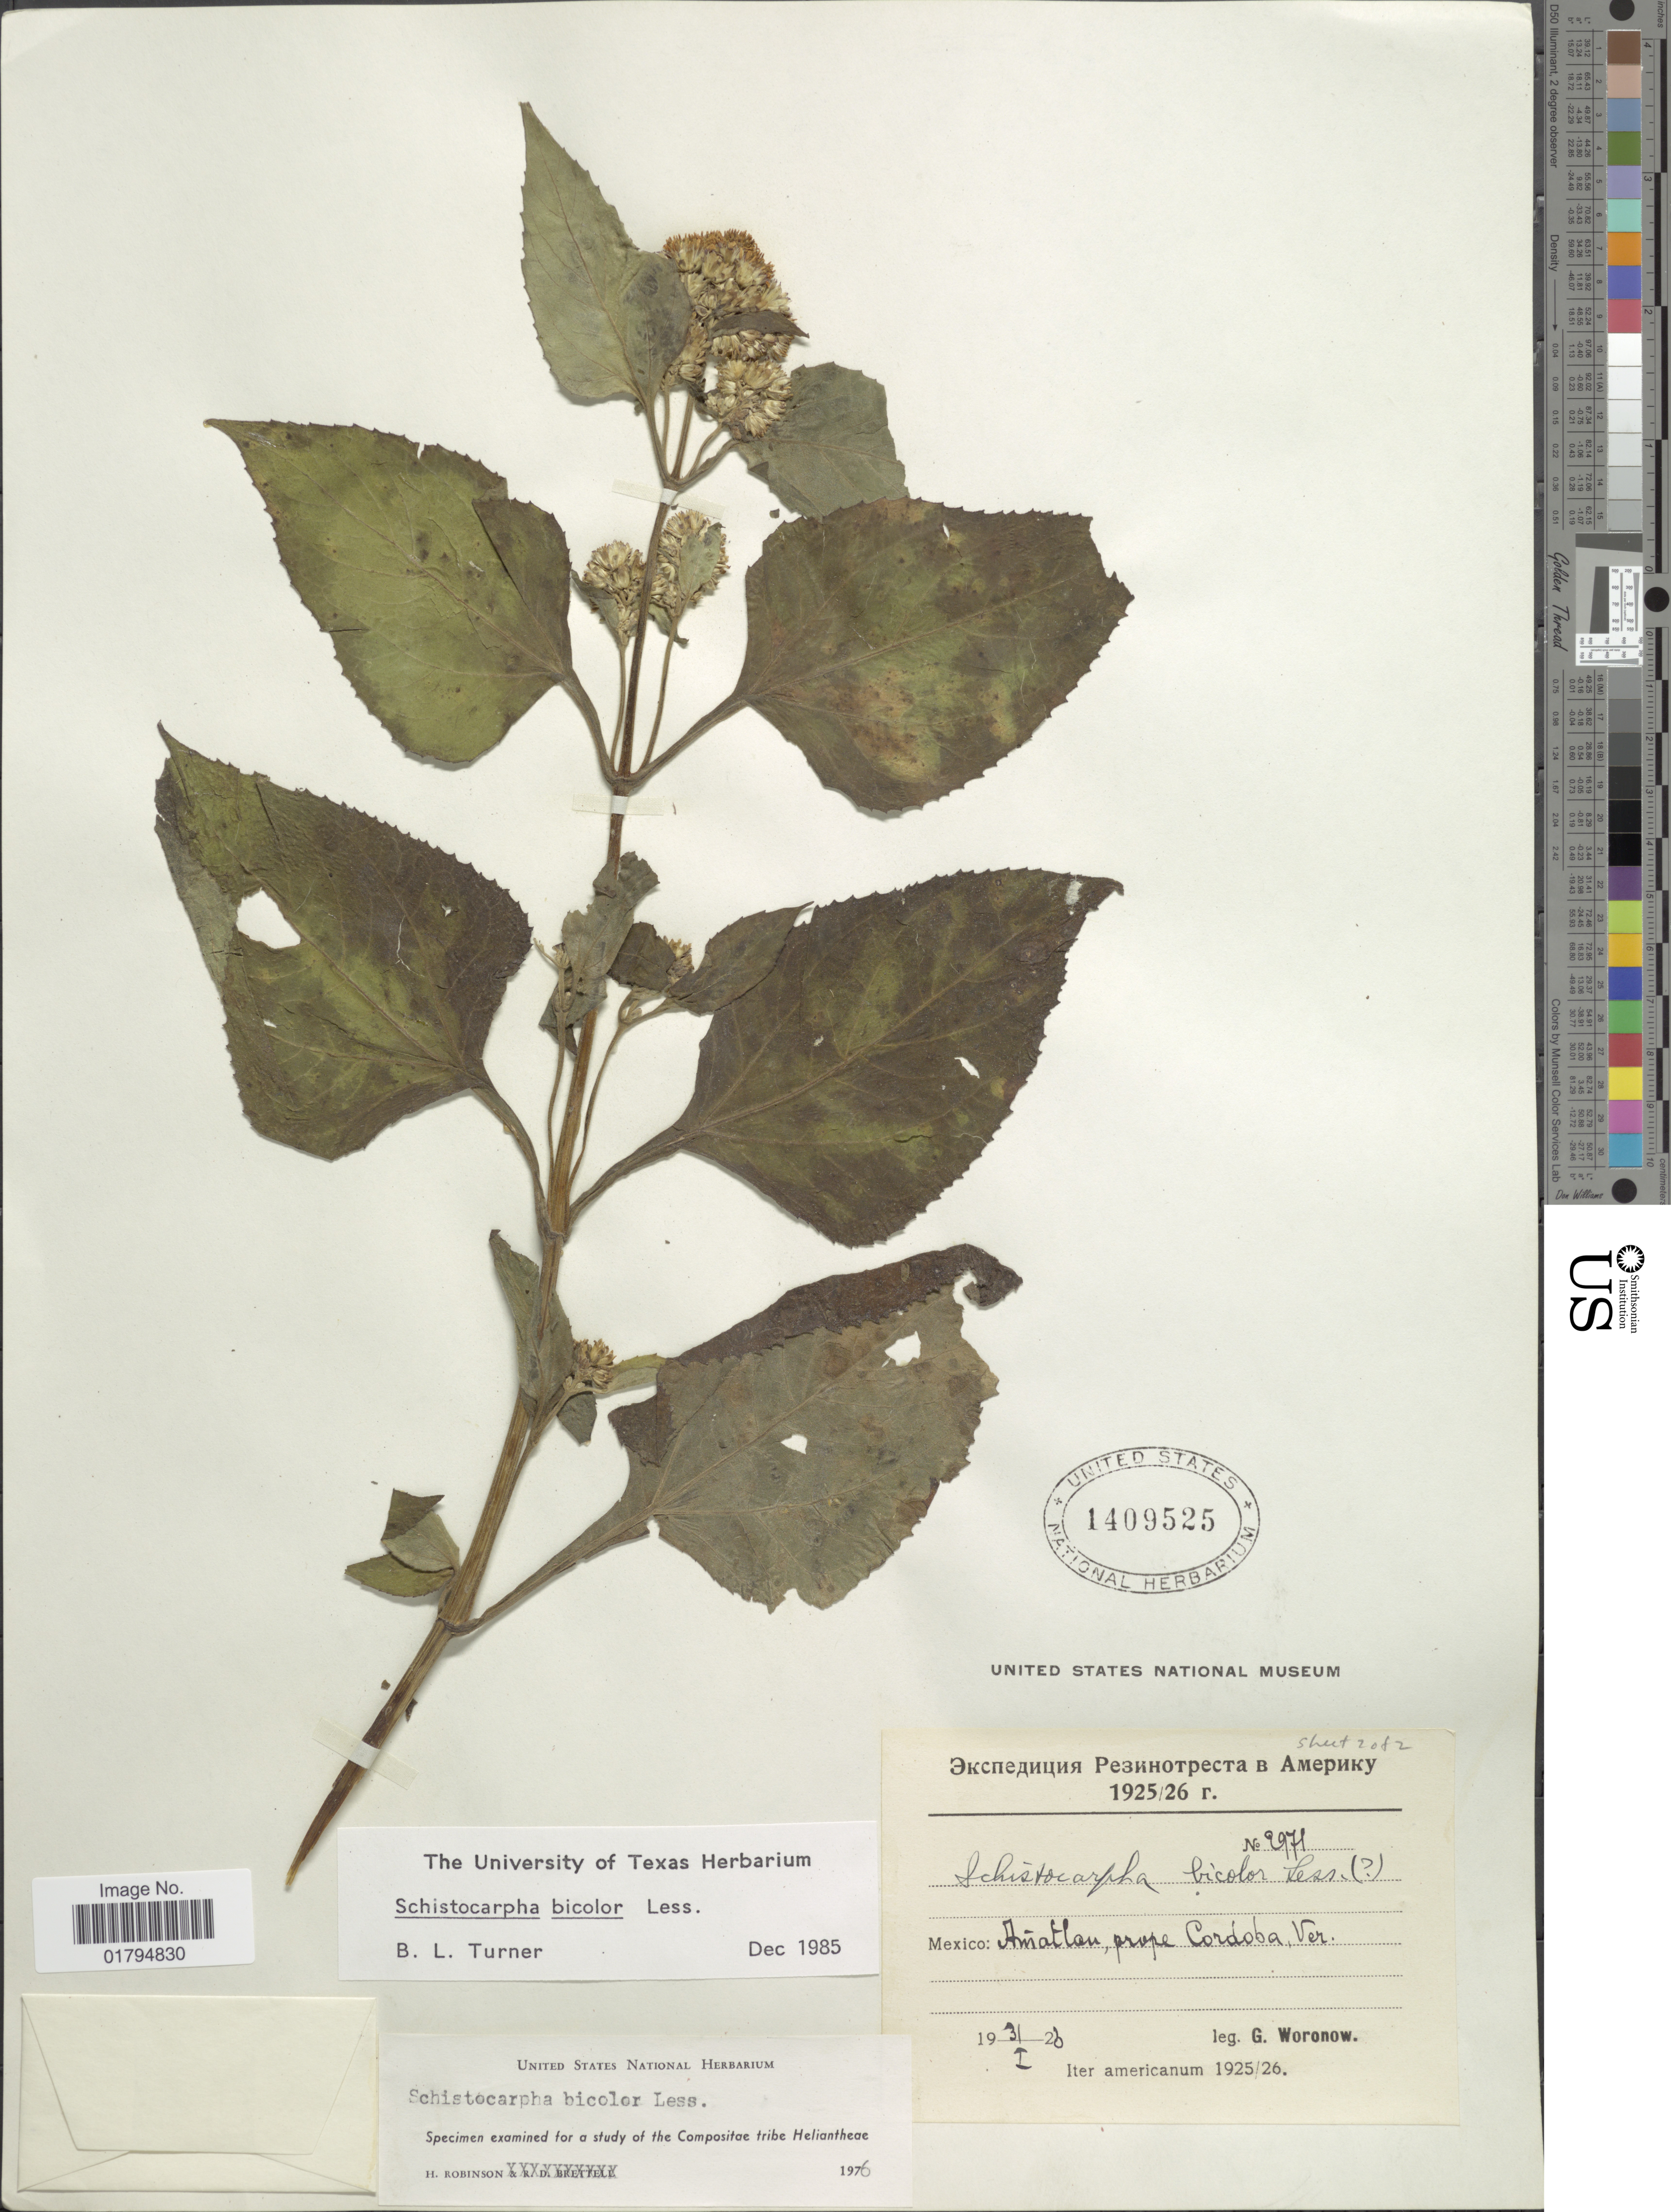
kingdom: Plantae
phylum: Tracheophyta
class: Magnoliopsida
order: Asterales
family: Asteraceae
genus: Schistocarpha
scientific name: Schistocarpha bicolor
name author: Less.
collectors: G. Woronow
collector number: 2971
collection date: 1926-01-31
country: Mexico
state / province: Veracruz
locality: Amatlan, prope Cordoba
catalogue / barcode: US 1409525